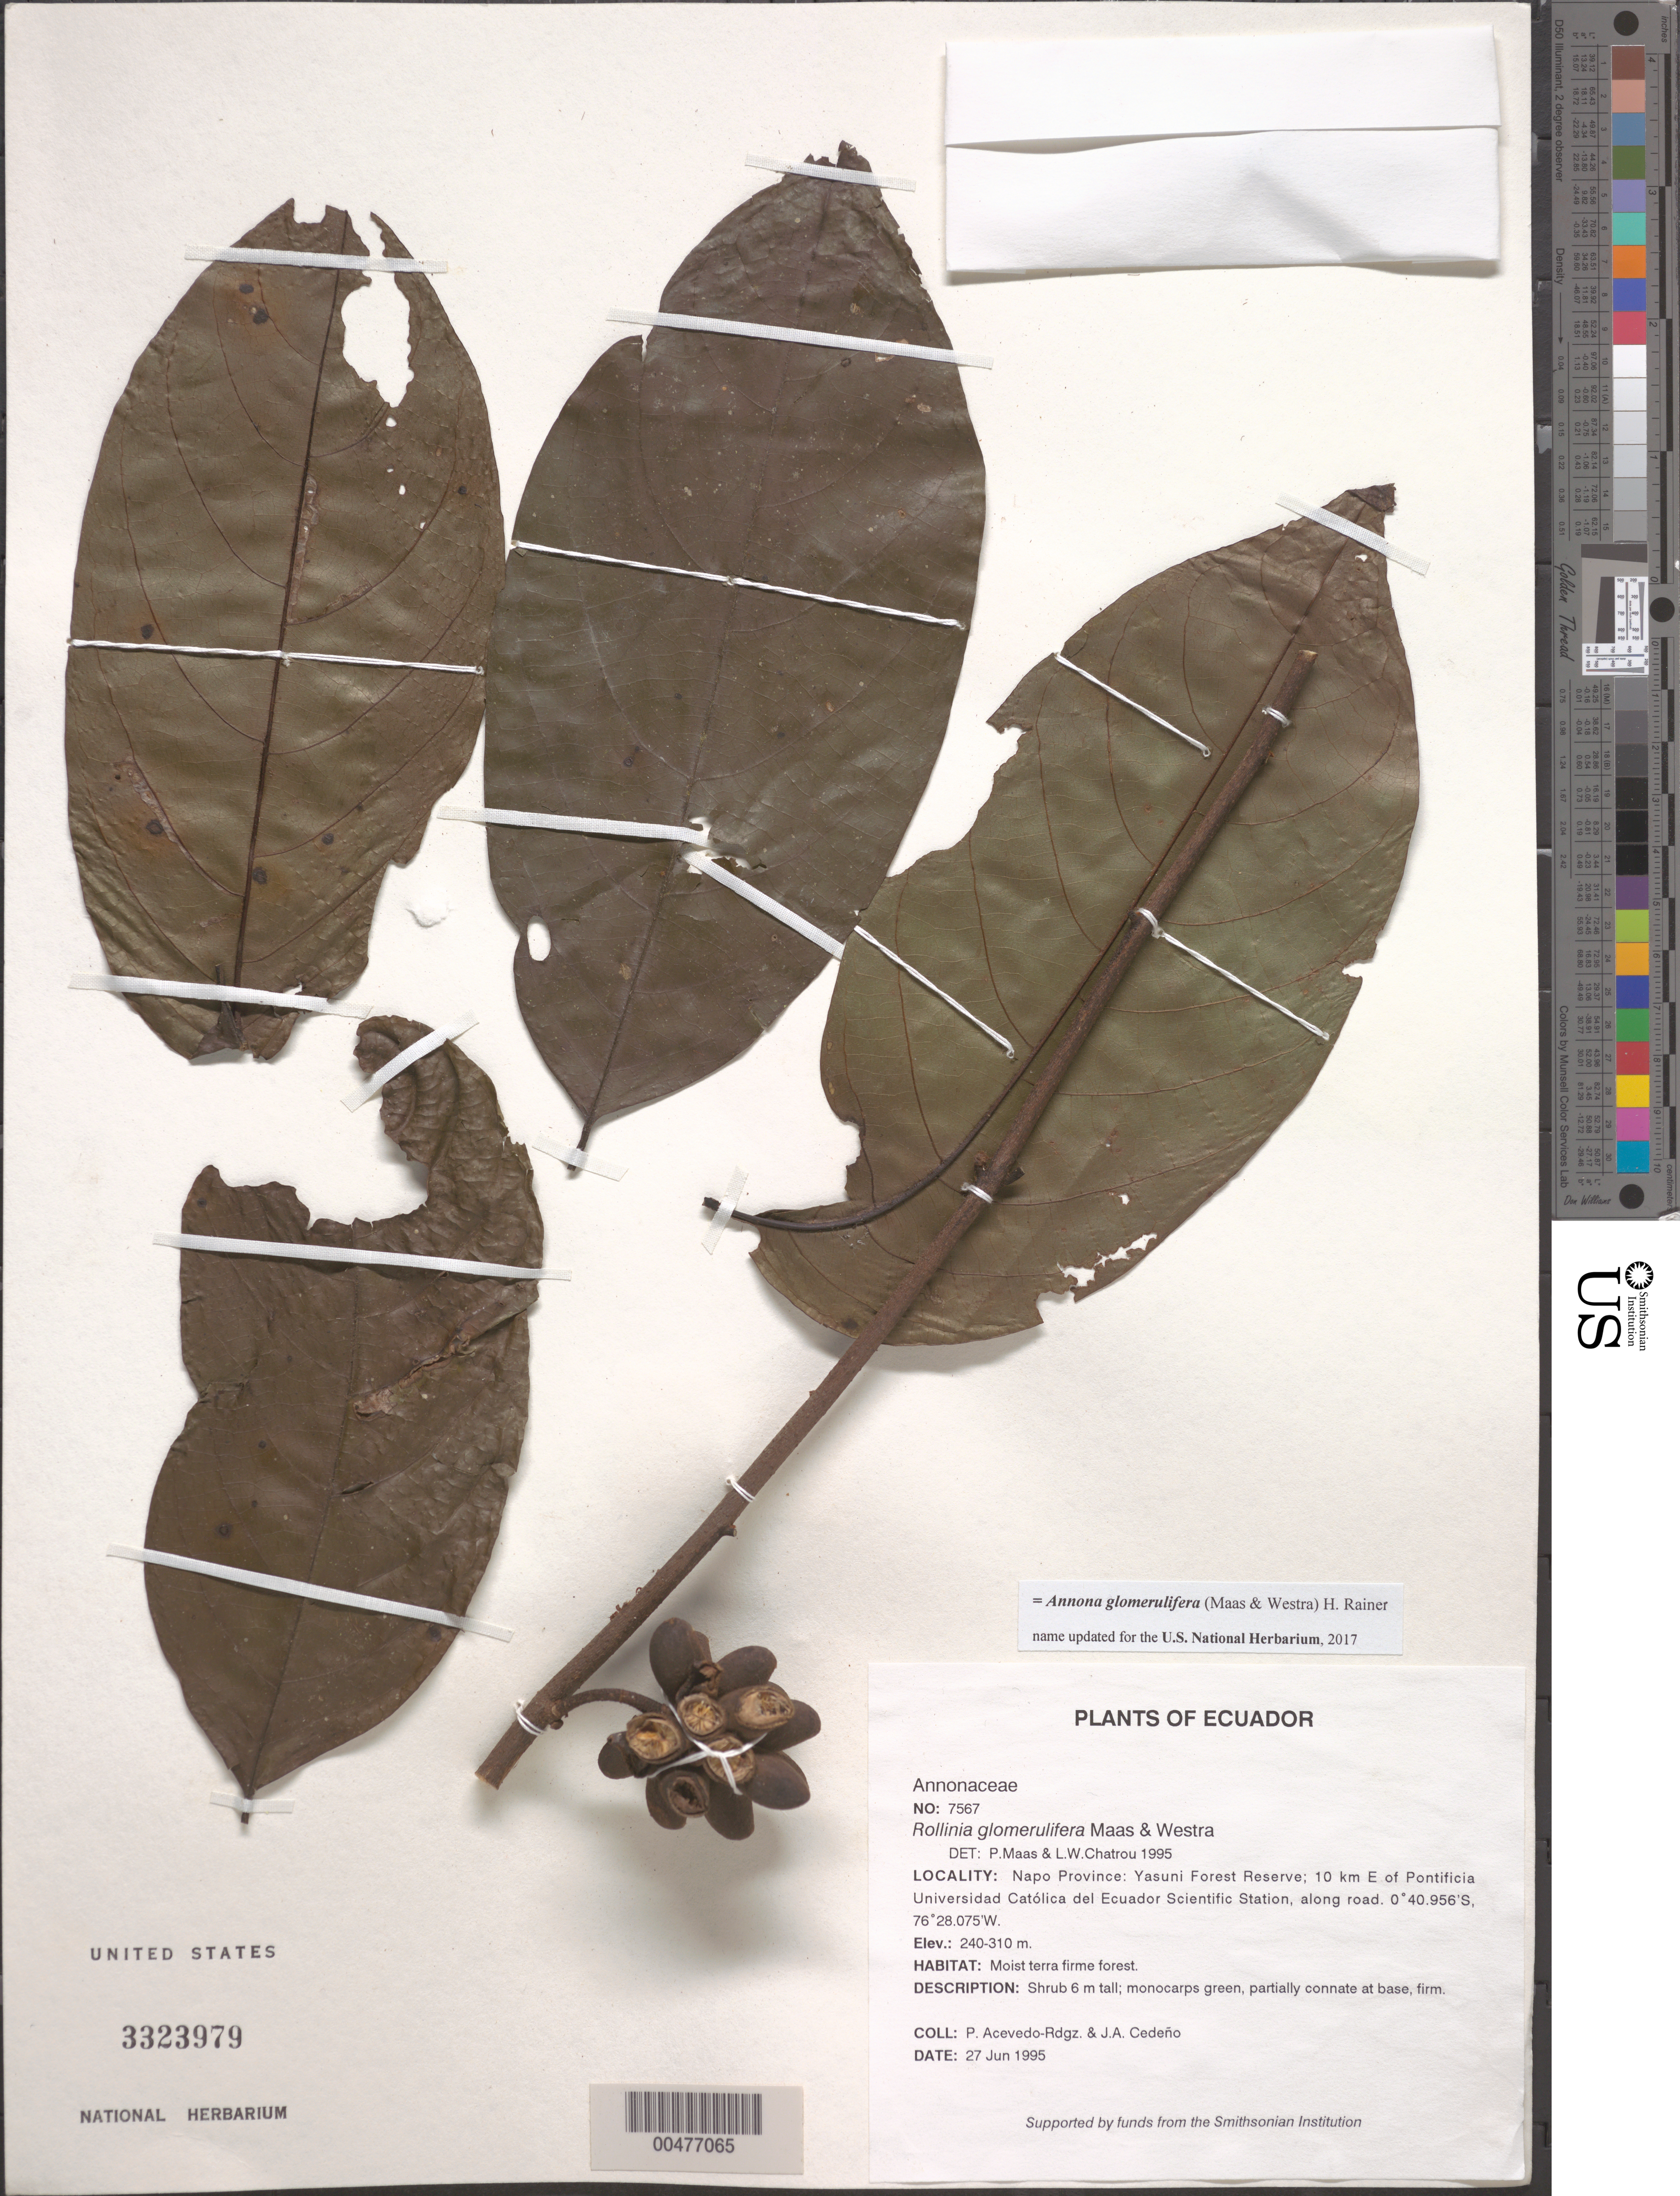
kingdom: Plantae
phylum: Tracheophyta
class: Magnoliopsida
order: Magnoliales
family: Annonaceae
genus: Annona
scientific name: Annona glomerulifera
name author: (Maas & Westra) H. Rainer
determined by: Rainer, H.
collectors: P. Acevedo-Rodr. & J. A. Cedeño M.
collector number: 7567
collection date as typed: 27 Jun 1995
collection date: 1995-06-27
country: Ecuador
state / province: Napo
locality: Napo Province: Yasuni Forest Reserve; 10 km E of Pontificia Universidad Católica del Ecuador Scientific Station along road.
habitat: Moist terra firme forest.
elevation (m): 240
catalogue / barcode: US 3323979